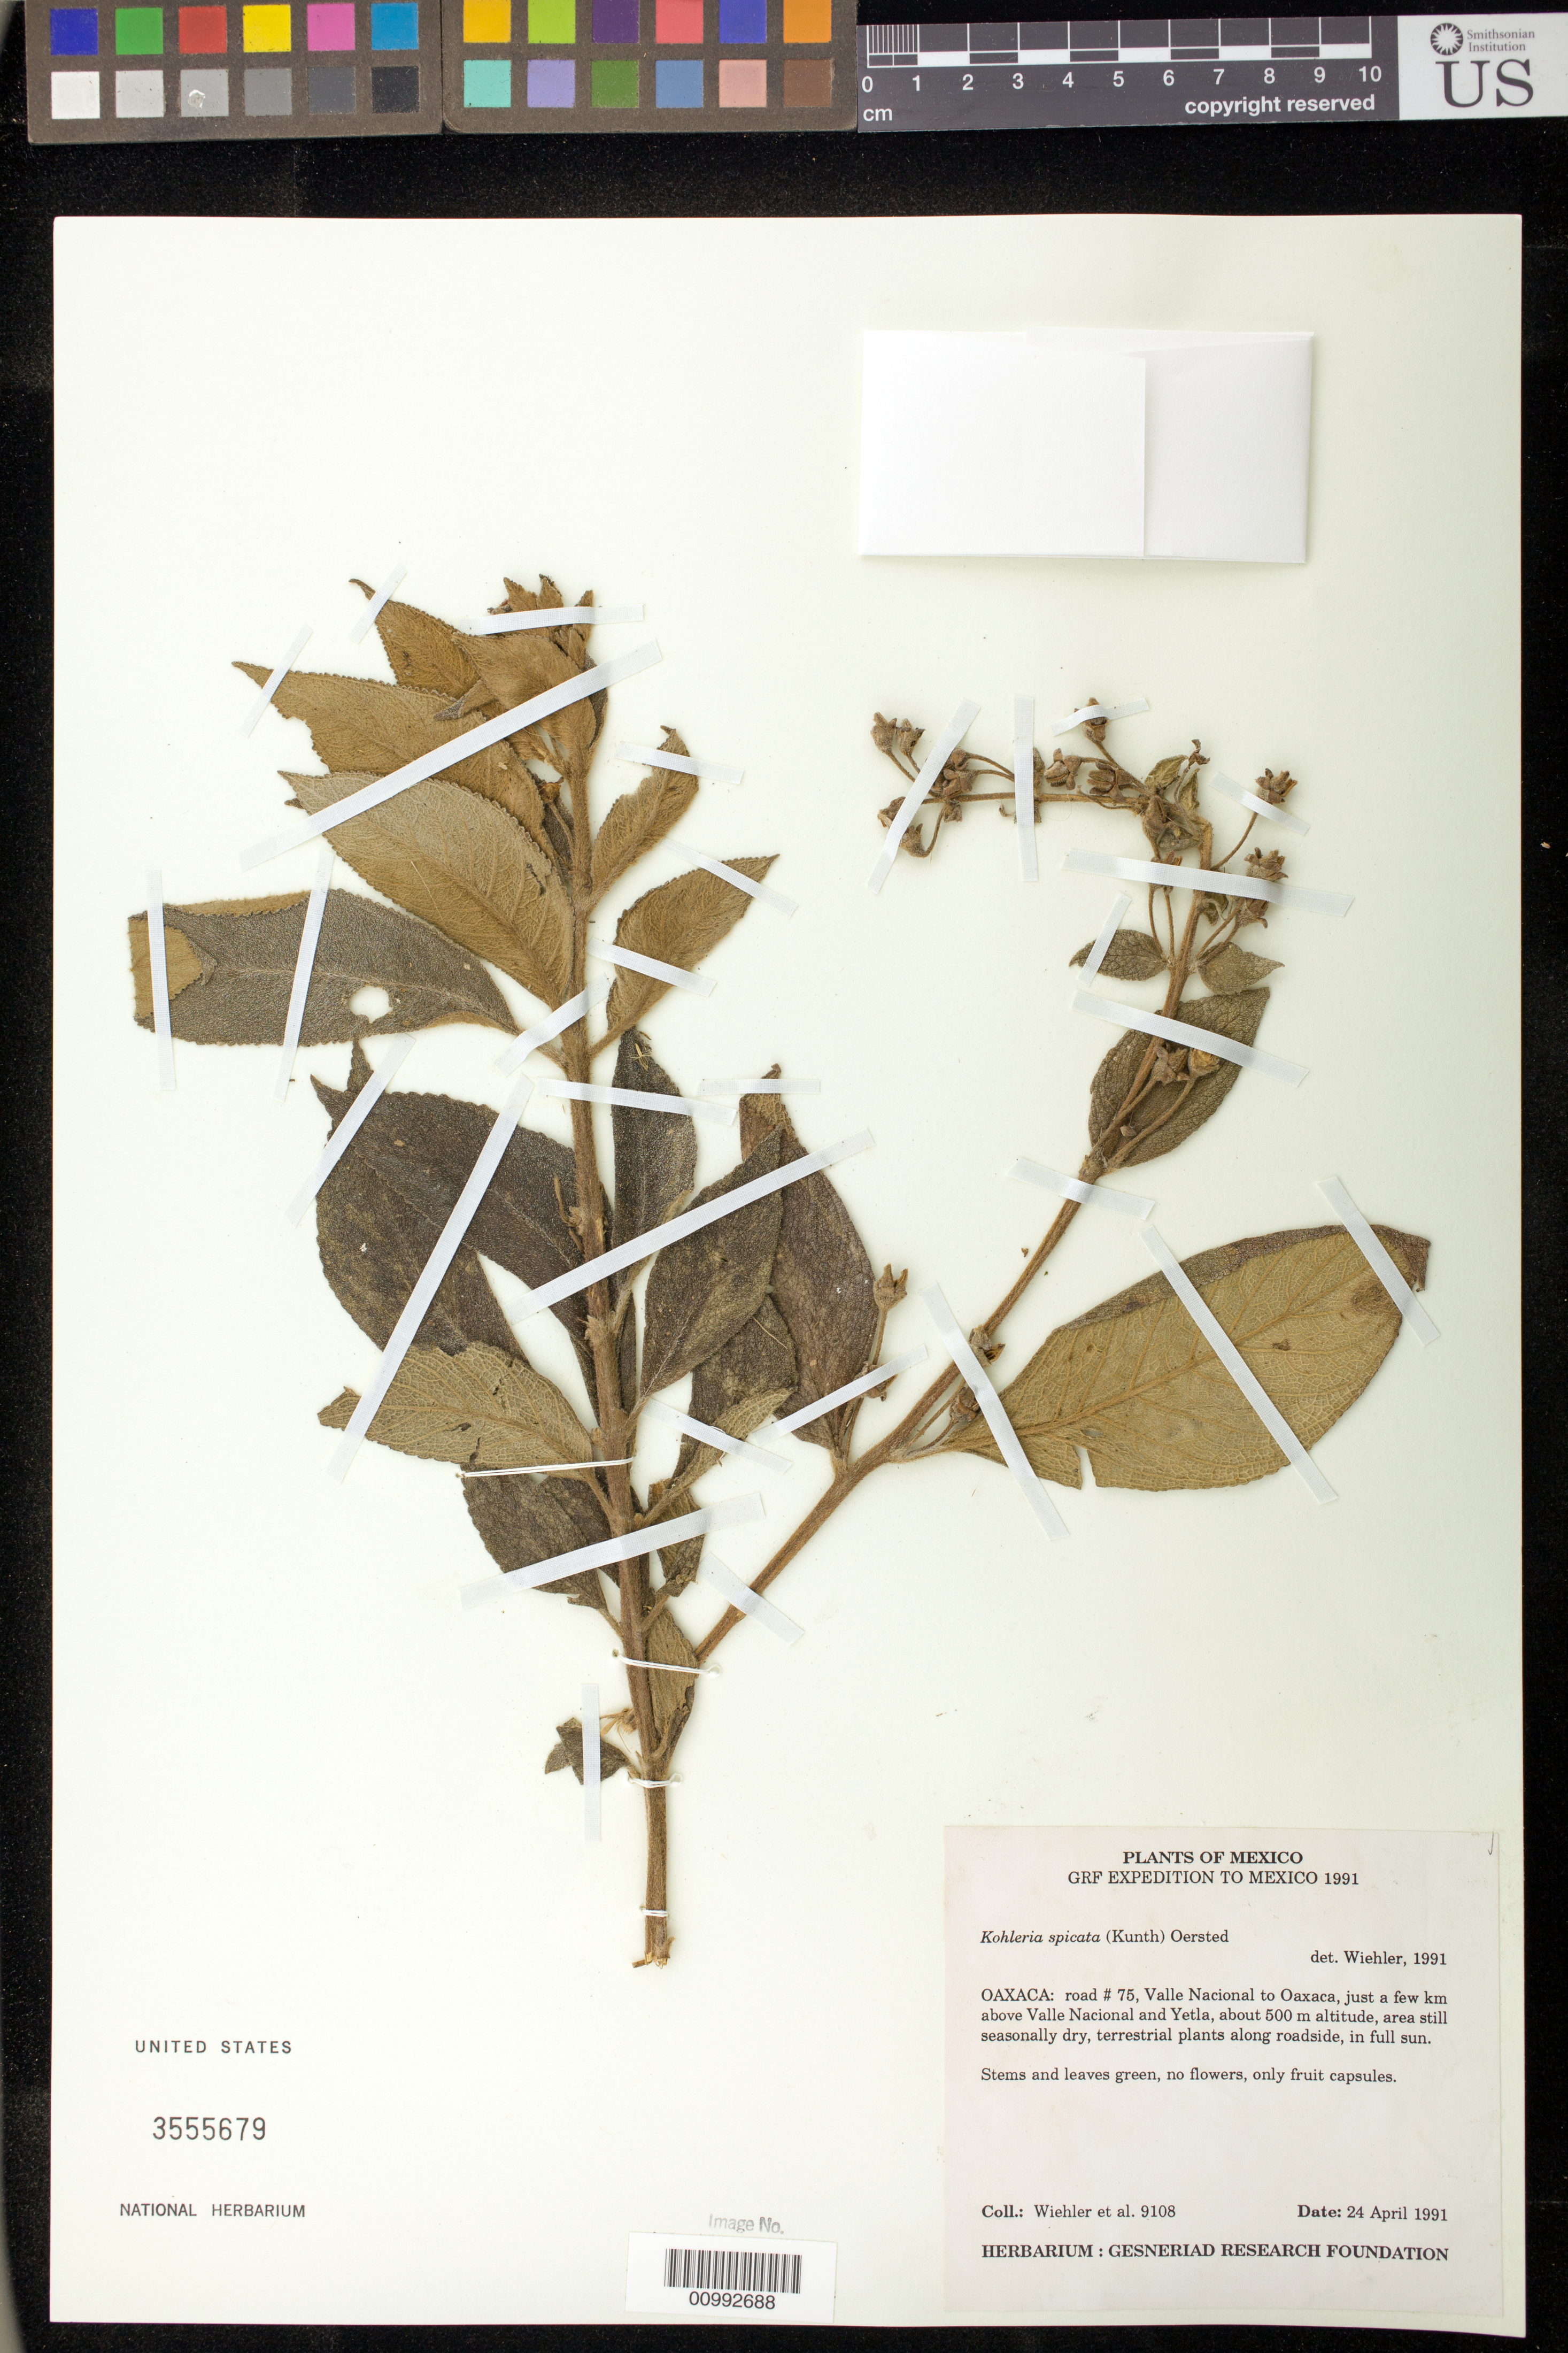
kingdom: Plantae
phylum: Tracheophyta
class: Magnoliopsida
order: Lamiales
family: Gesneriaceae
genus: Kohleria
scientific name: Kohleria spicata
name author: (Kunth) Oerst.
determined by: Wiehler, H. J.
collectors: H. J. Wiehler & et al.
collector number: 9108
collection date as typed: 24 Apr 1991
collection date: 1991-04-24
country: Mexico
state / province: Oaxaca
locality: Oaxaca: road # 75, Valle Nacional to Oaxaca, just a few km above Valle Nacional and Yetla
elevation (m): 500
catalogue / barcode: US 3555679